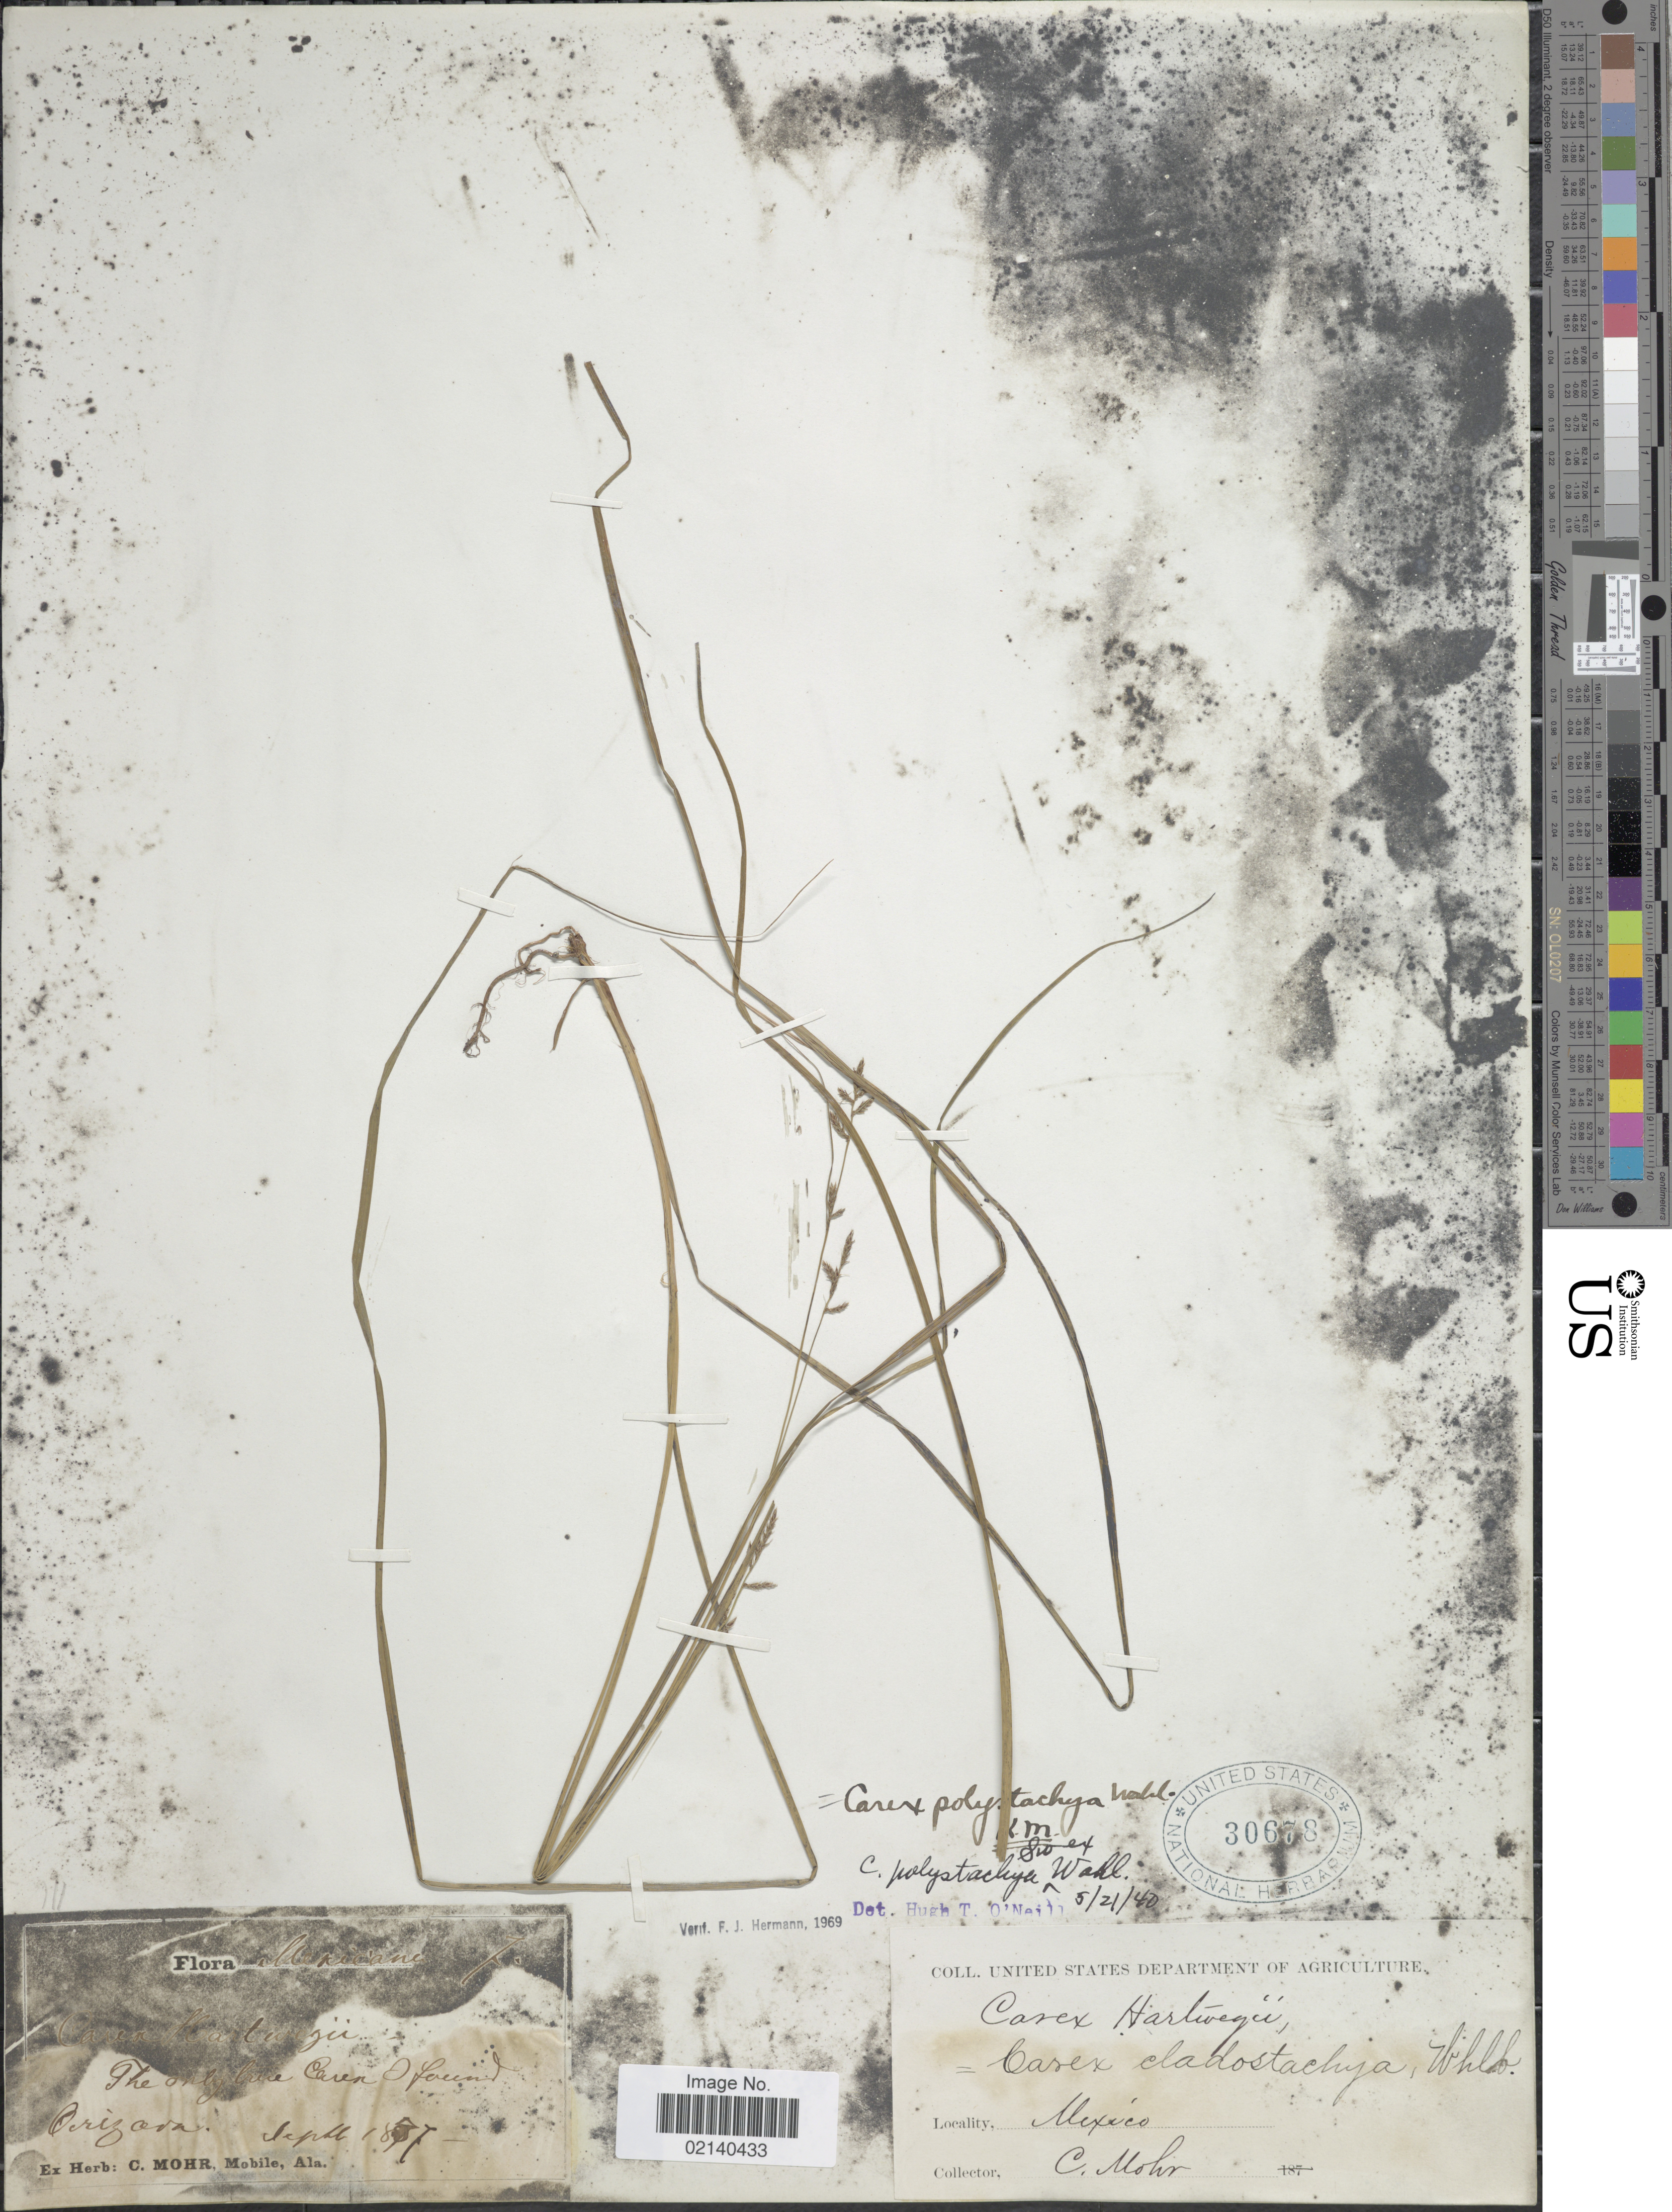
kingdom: Plantae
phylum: Tracheophyta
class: Liliopsida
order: Poales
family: Cyperaceae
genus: Carex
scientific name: Carex polystachya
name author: Sw. ex Wahlenb.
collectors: C. T. Mohr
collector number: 7*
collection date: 1877-09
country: Mexico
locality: Orizava.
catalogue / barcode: US 30678